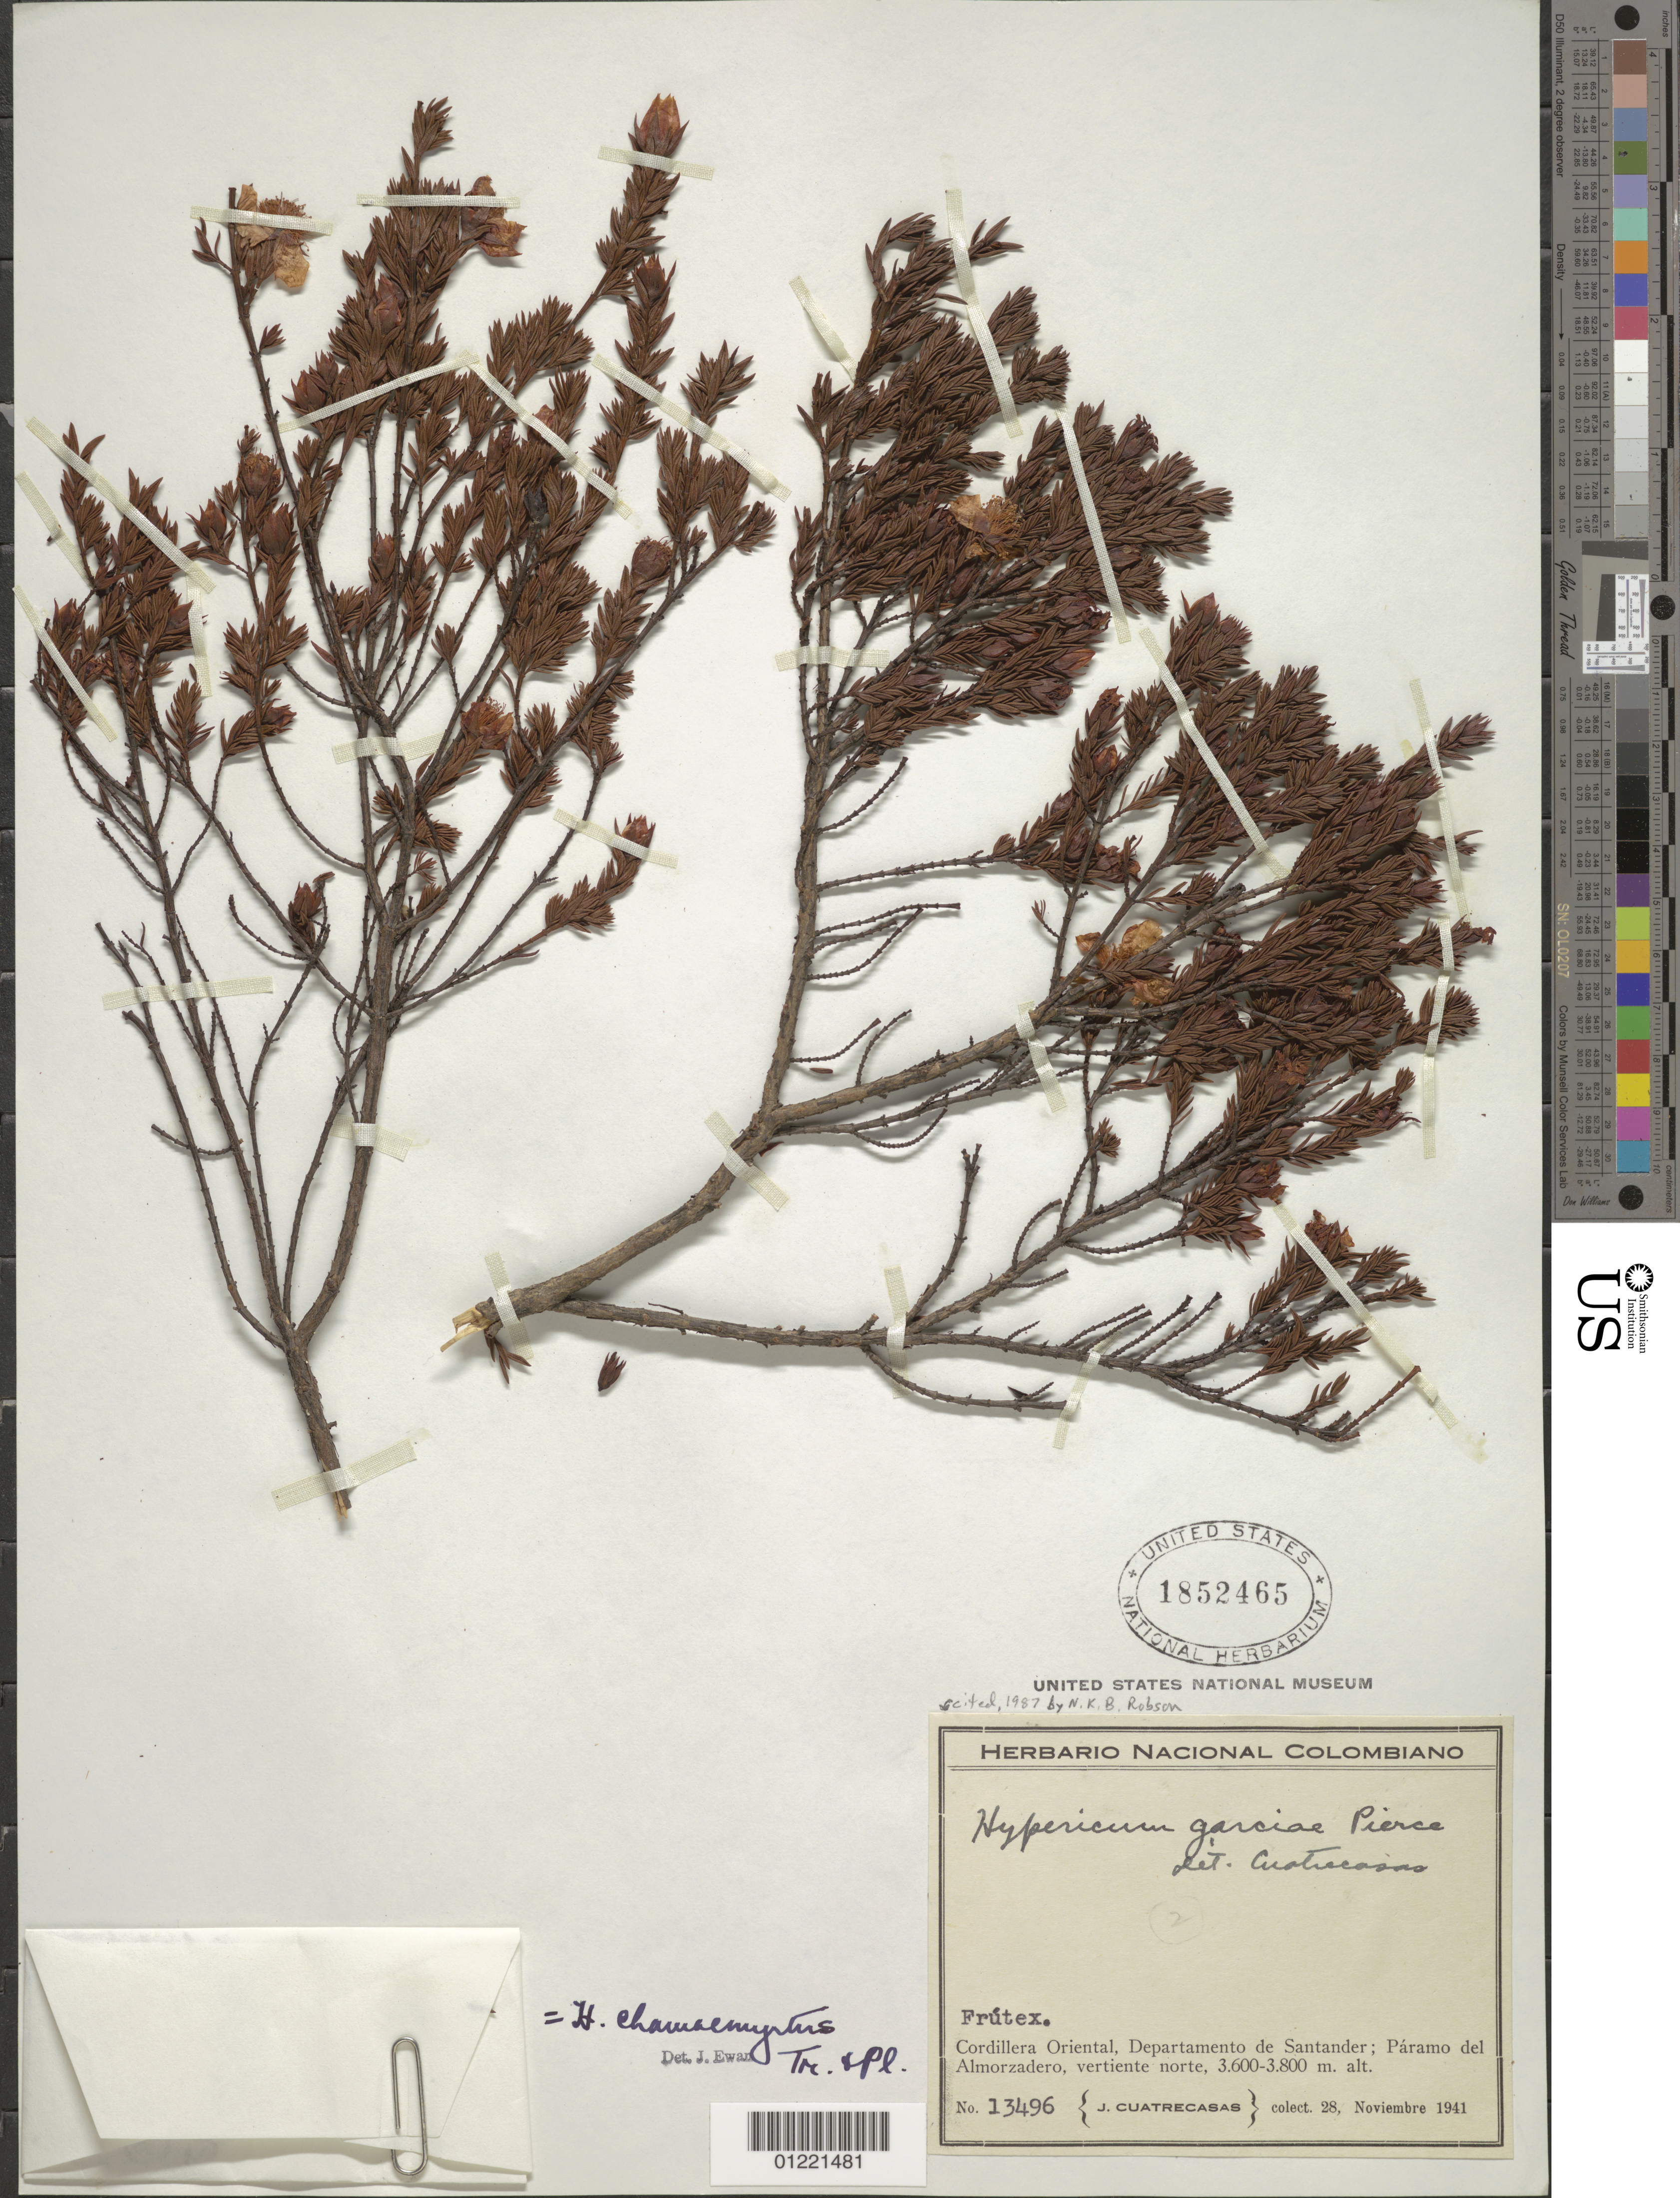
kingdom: Plantae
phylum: Tracheophyta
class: Magnoliopsida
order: Malpighiales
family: Hypericaceae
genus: Hypericum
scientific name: Hypericum garciae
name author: Pierce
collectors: J. Cuatrecasas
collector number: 13496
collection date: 1941-11-28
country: Colombia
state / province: Santander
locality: Cordillera Oriental, Páramo del Almorzadero, vertiente norte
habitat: paramo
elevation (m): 3600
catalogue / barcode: US 1852465